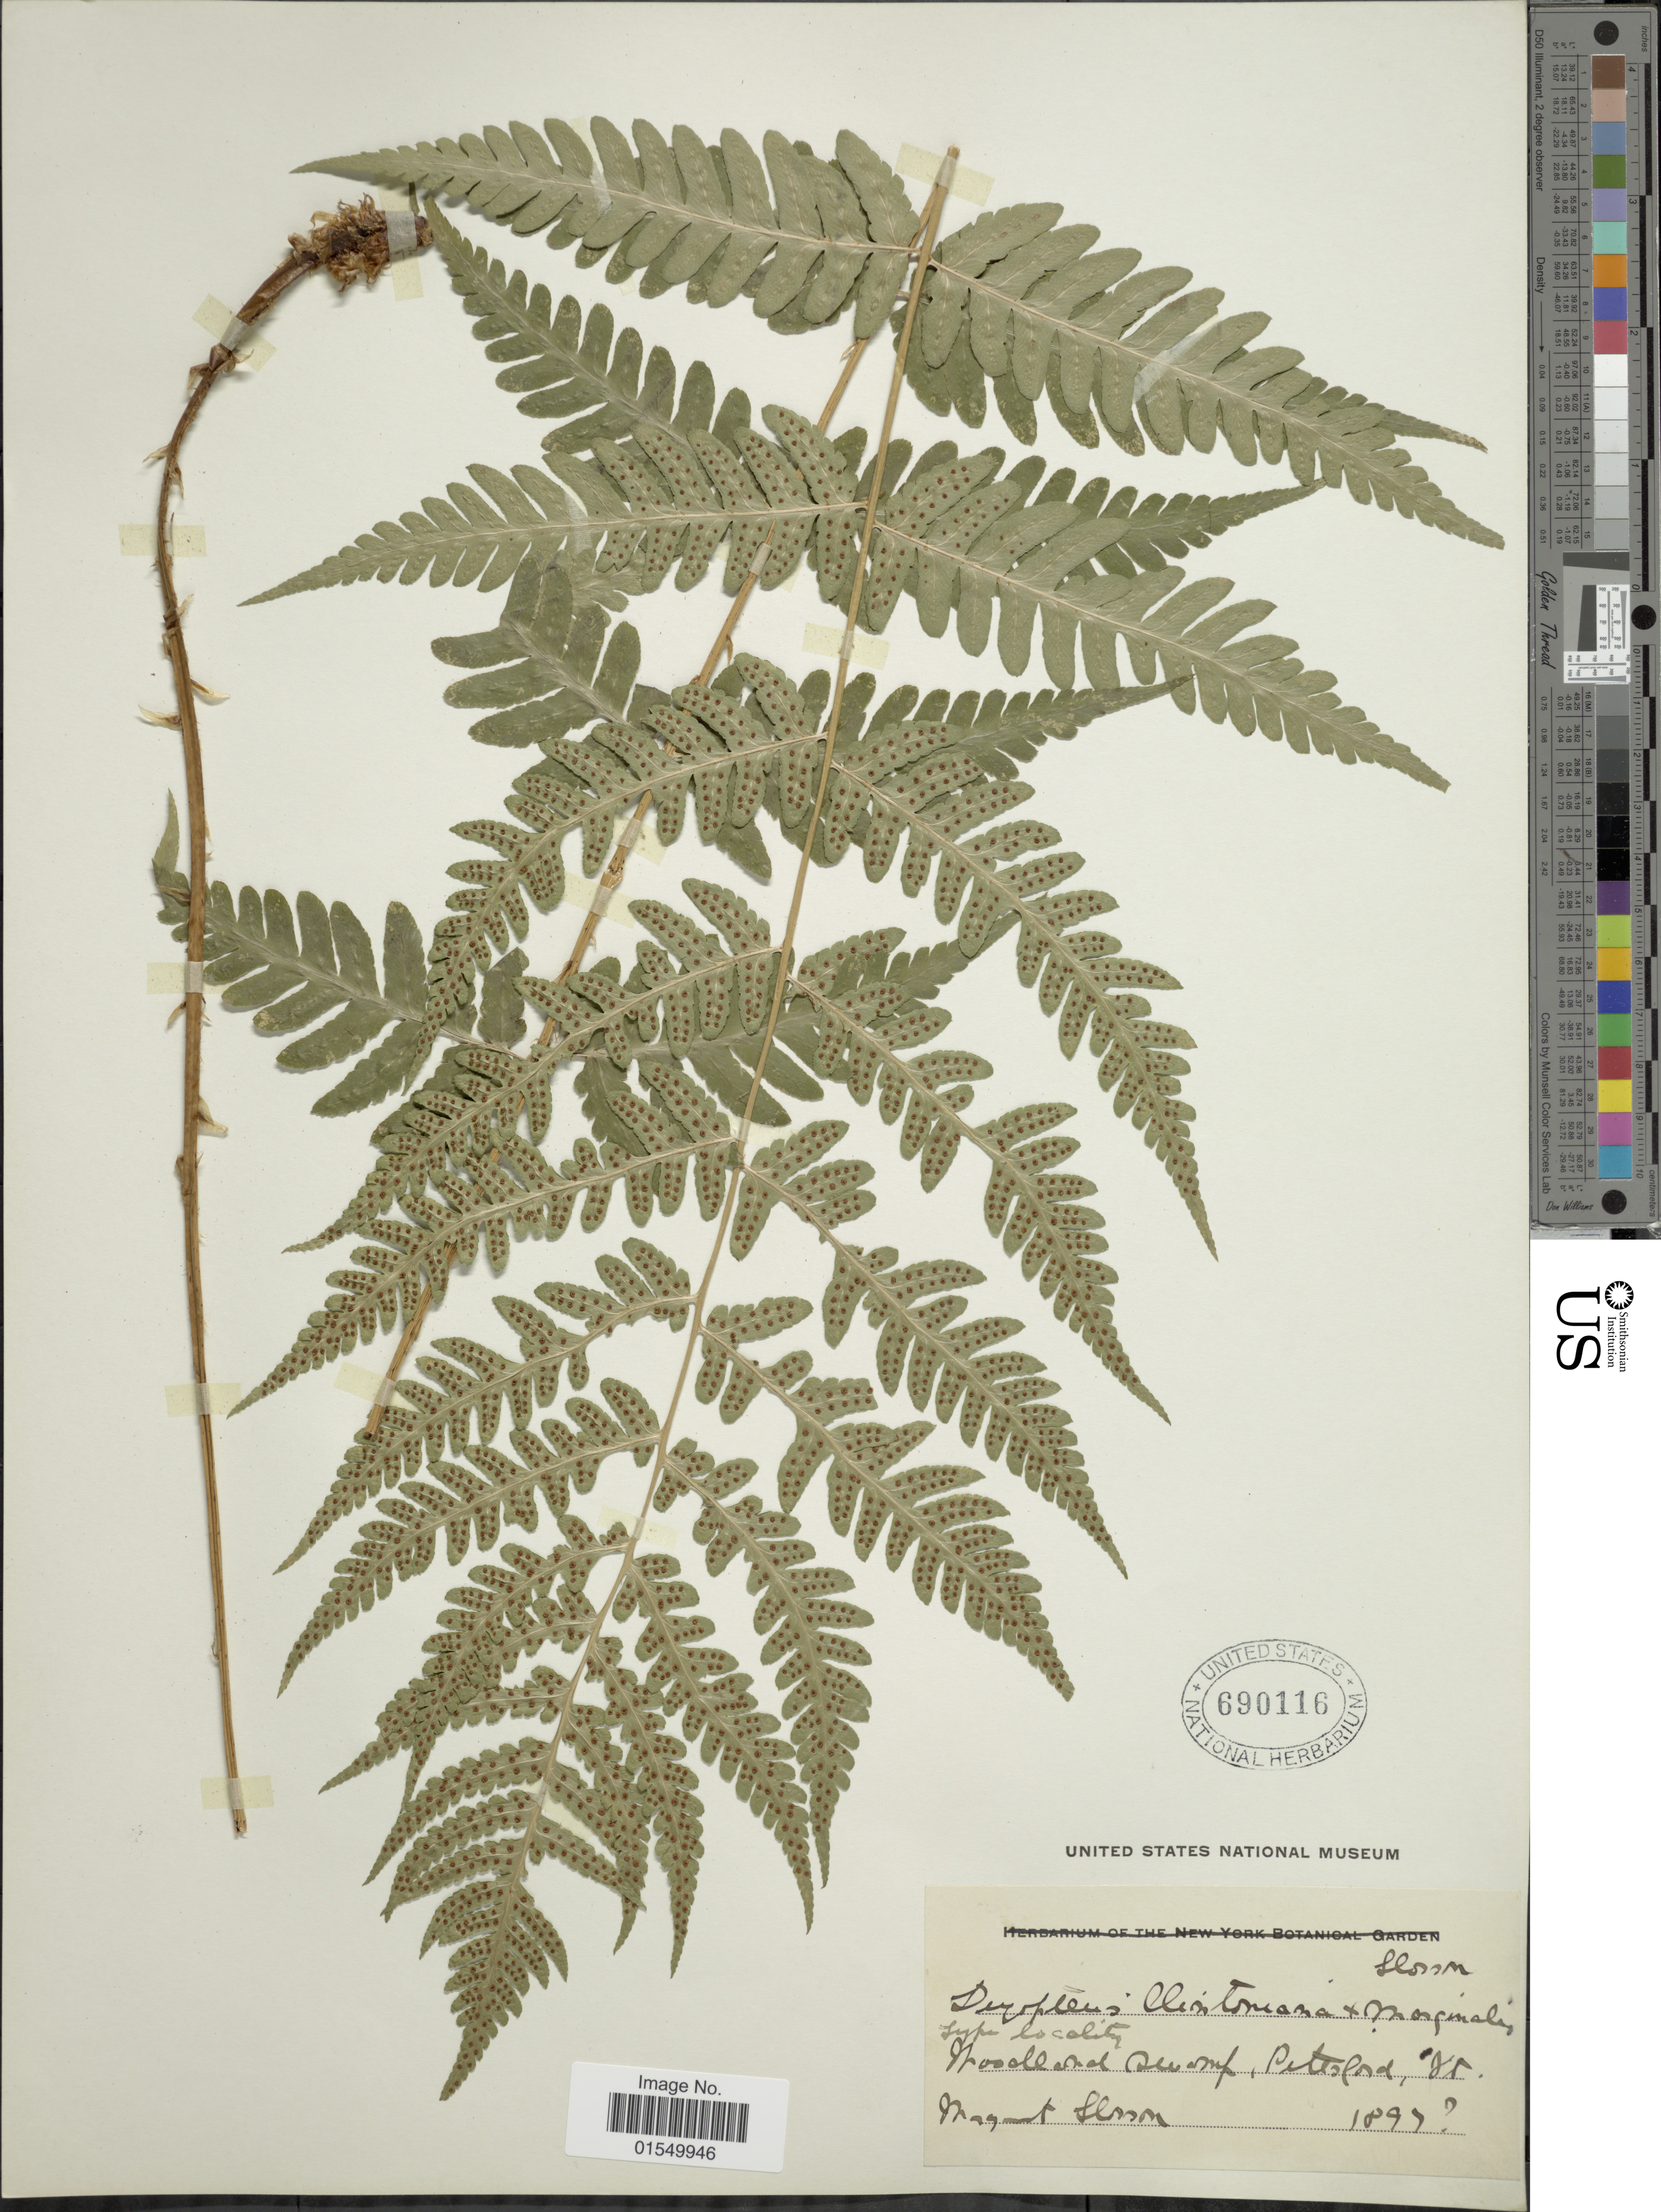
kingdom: Plantae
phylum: Tracheophyta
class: Polypodiopsida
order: Polypodiales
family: Dryopteridaceae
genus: Dryopteris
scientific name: Dryopteris x burgessii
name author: B. Boivin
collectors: M. Slosson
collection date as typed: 1897?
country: United States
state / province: Vermont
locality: Woodland swamp, Pittsford, Vt.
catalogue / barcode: US 690116